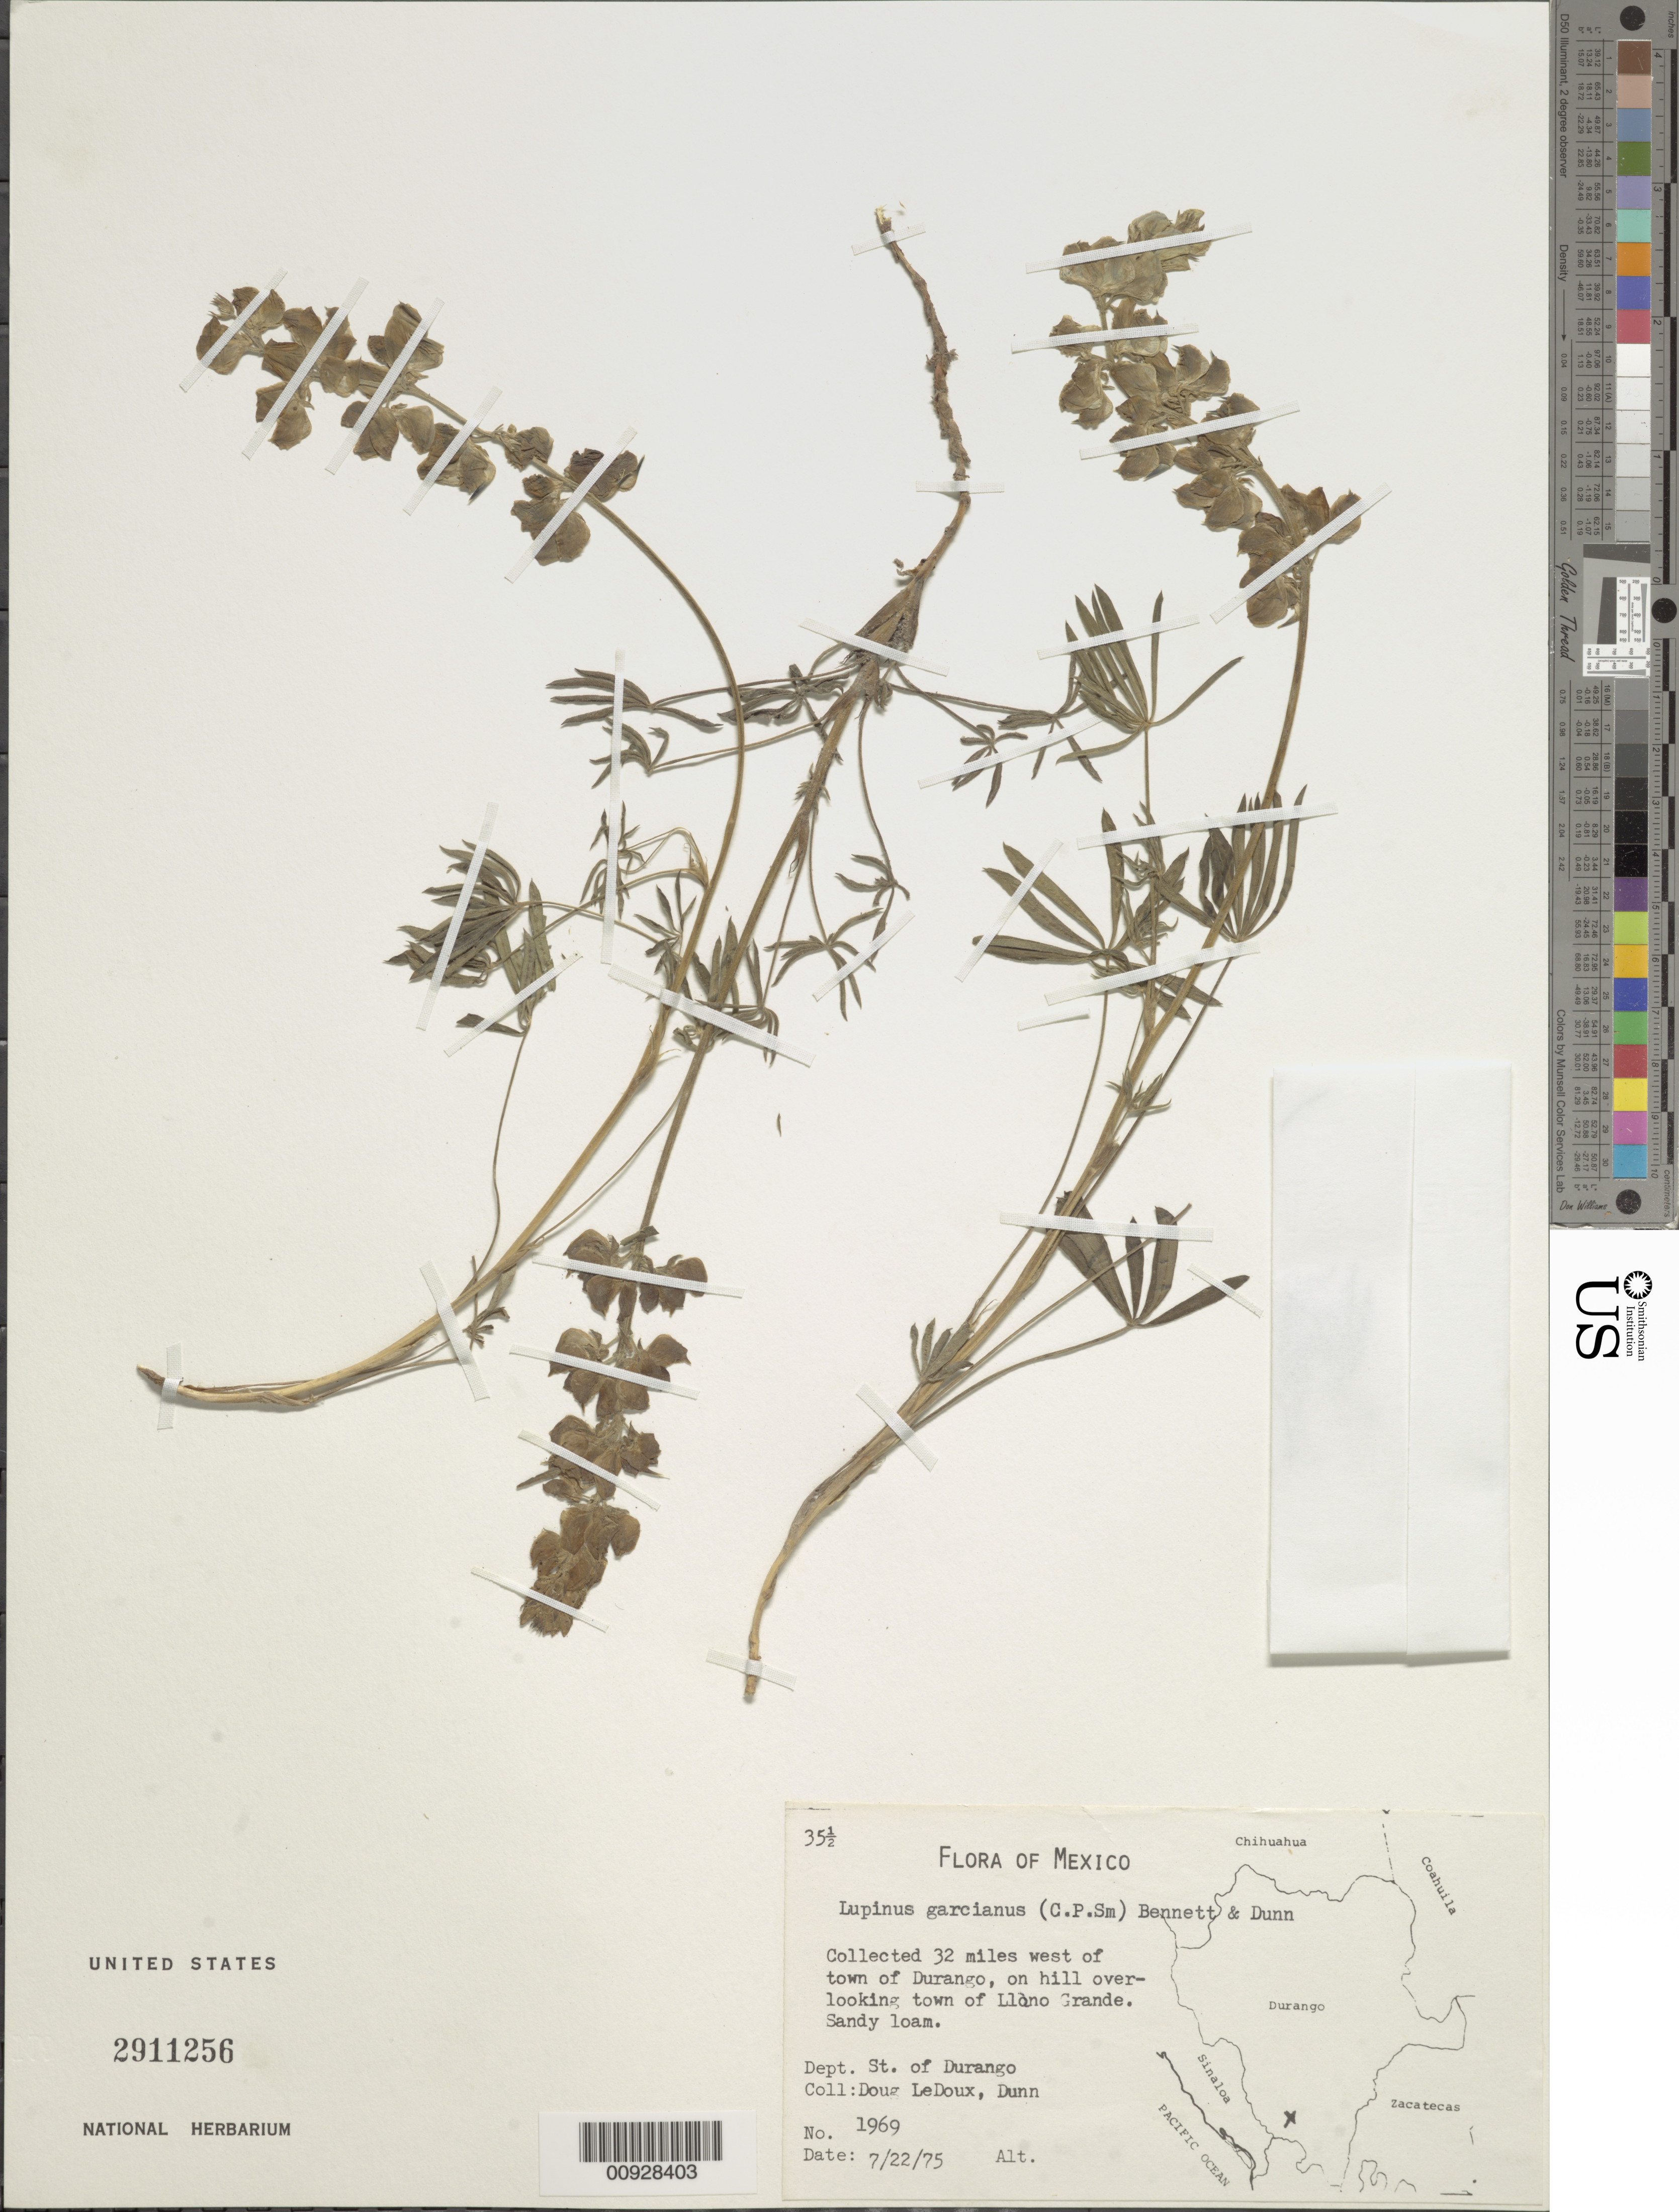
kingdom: Plantae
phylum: Tracheophyta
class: Magnoliopsida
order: Fabales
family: Fabaceae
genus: Lupinus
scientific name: Lupinus garcianus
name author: Benn. & Dunn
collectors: Ledoux, D. & -- Dunn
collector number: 1969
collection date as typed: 22 Jul 1975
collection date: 1975-07-22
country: Mexico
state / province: Durango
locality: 32 miles west of town of Durango, on hill overlooking town of Llano Grande.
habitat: On hill. Sandy loam.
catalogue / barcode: US 2911256